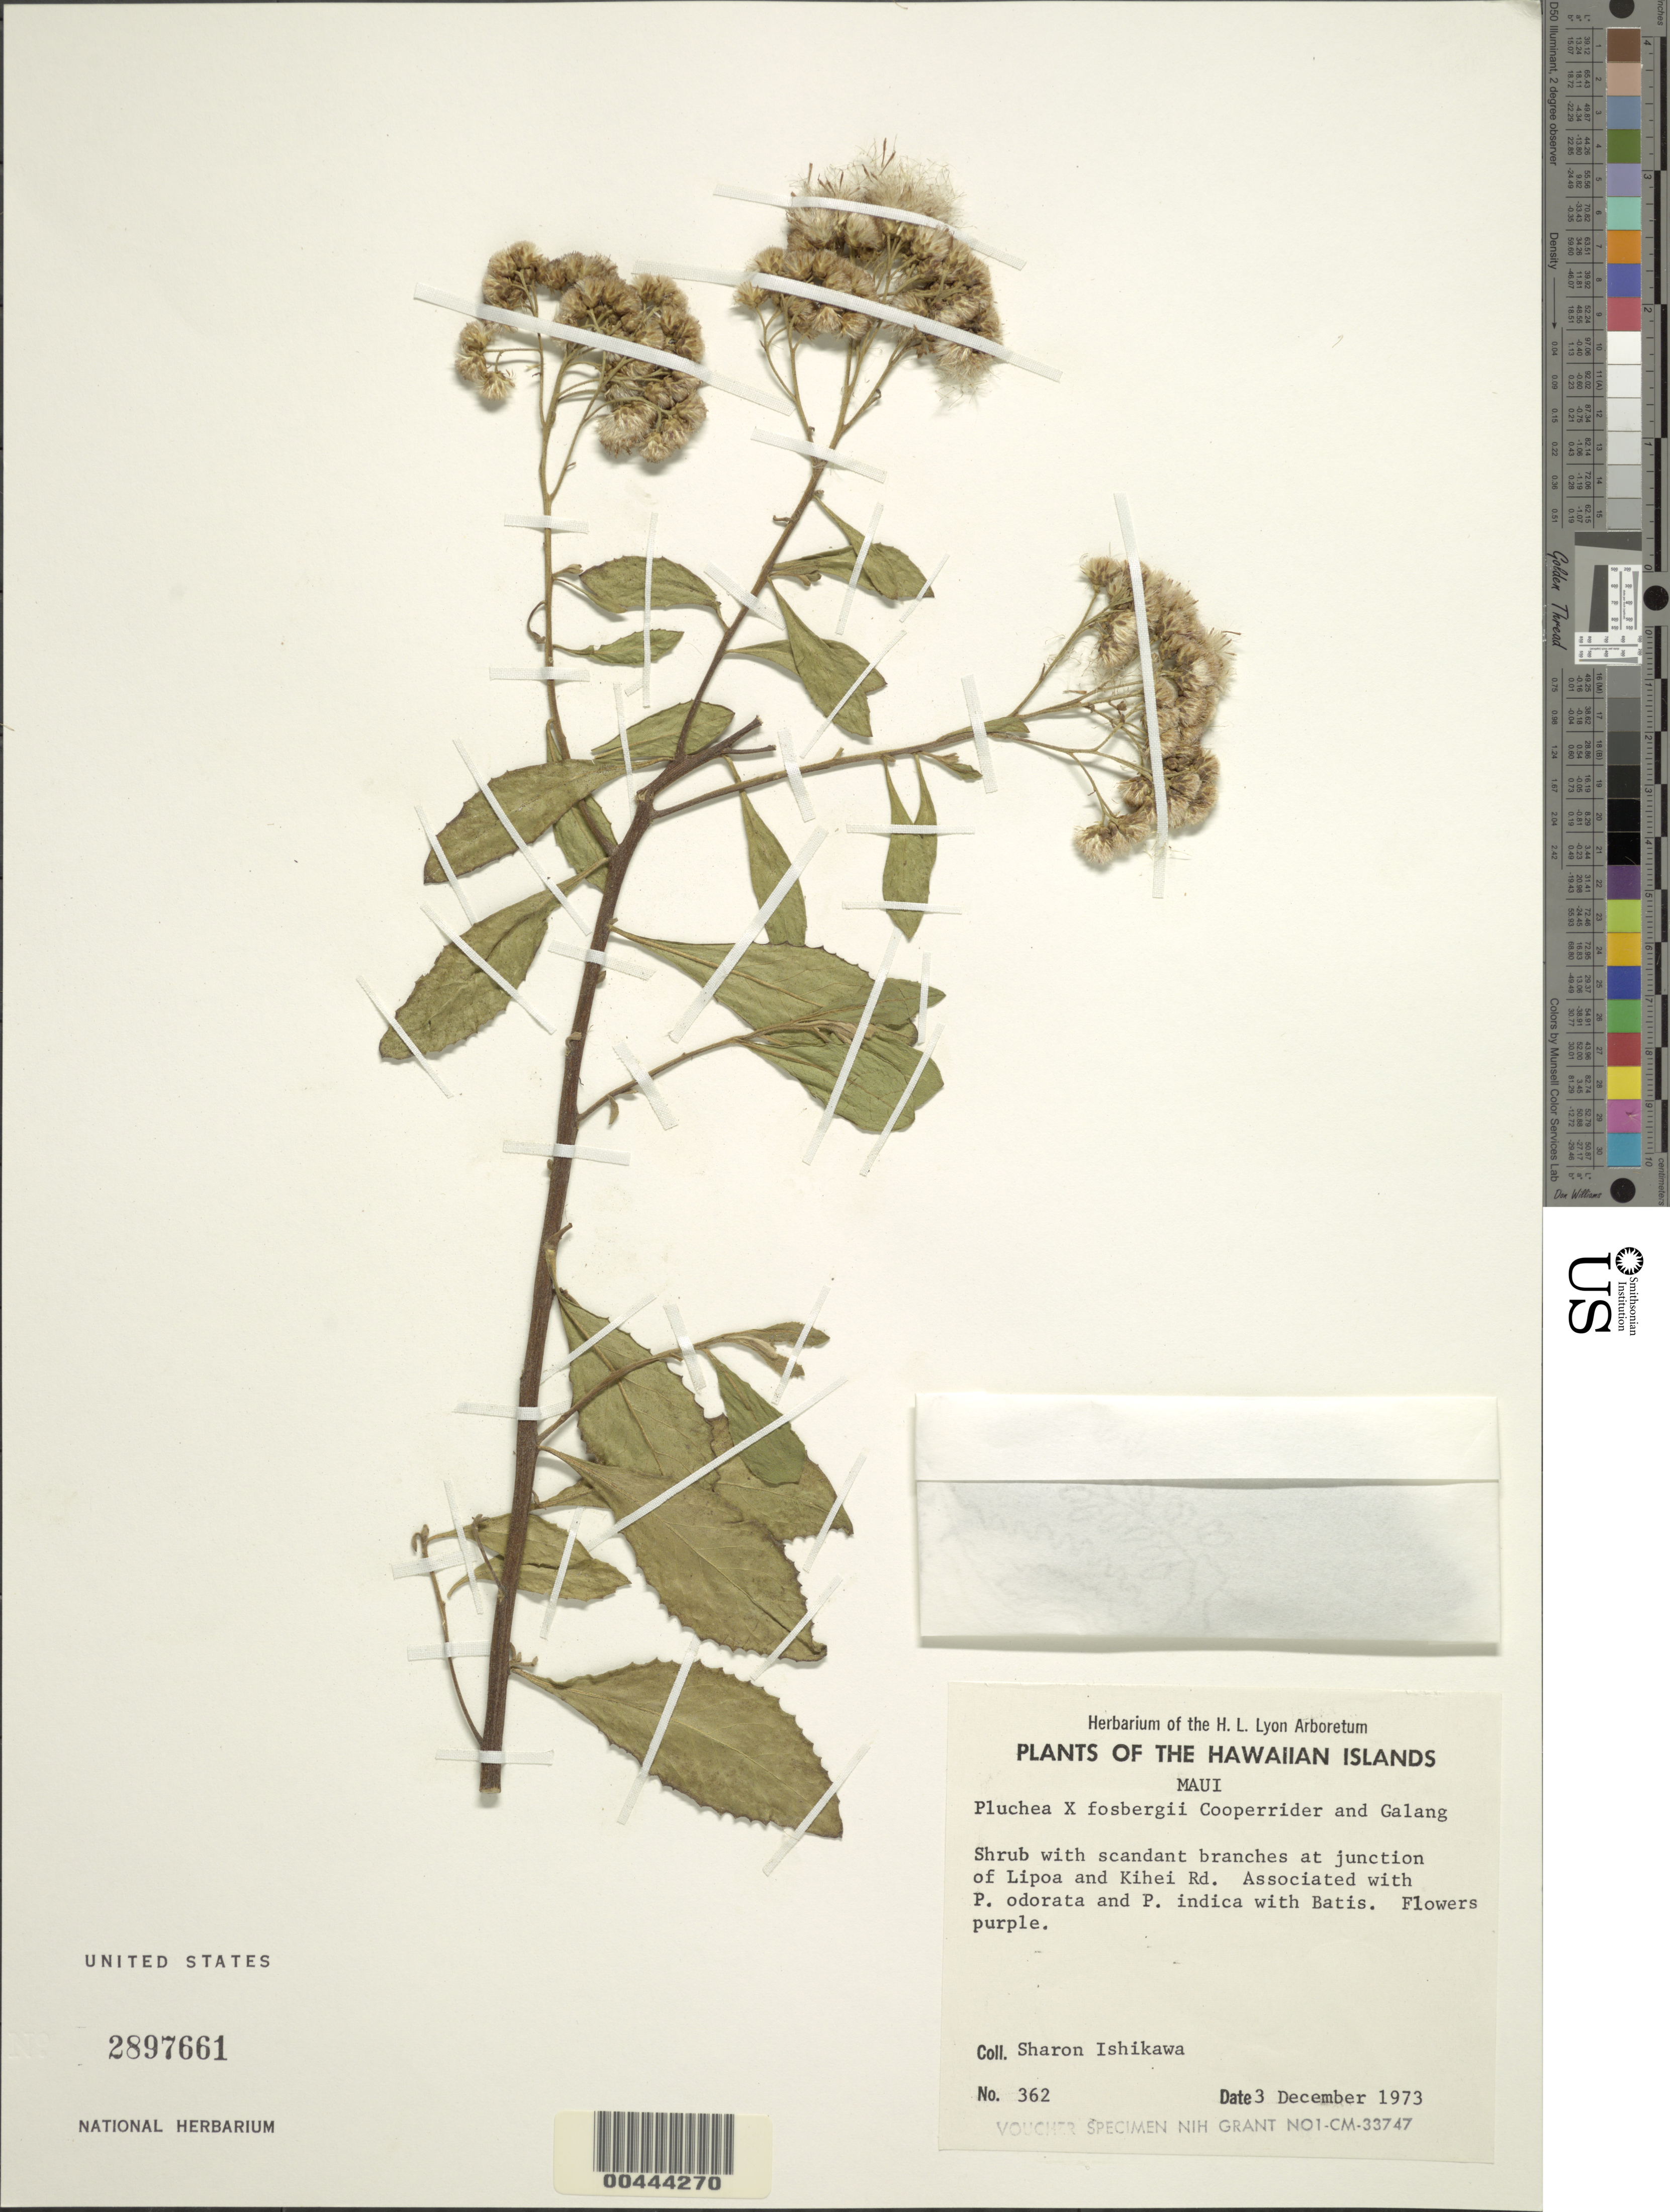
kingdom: Plantae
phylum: Tracheophyta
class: Magnoliopsida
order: Asterales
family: Asteraceae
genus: Pluchea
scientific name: Pluchea x fosbergii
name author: Cooperr. & Galang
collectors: S. S. Ishikawa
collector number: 362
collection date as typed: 3 Dec 1973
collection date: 1973-12-03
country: United States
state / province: Hawaii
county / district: Maui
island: Maui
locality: At junction of Lipoa and Kihei Road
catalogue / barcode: US 2897661